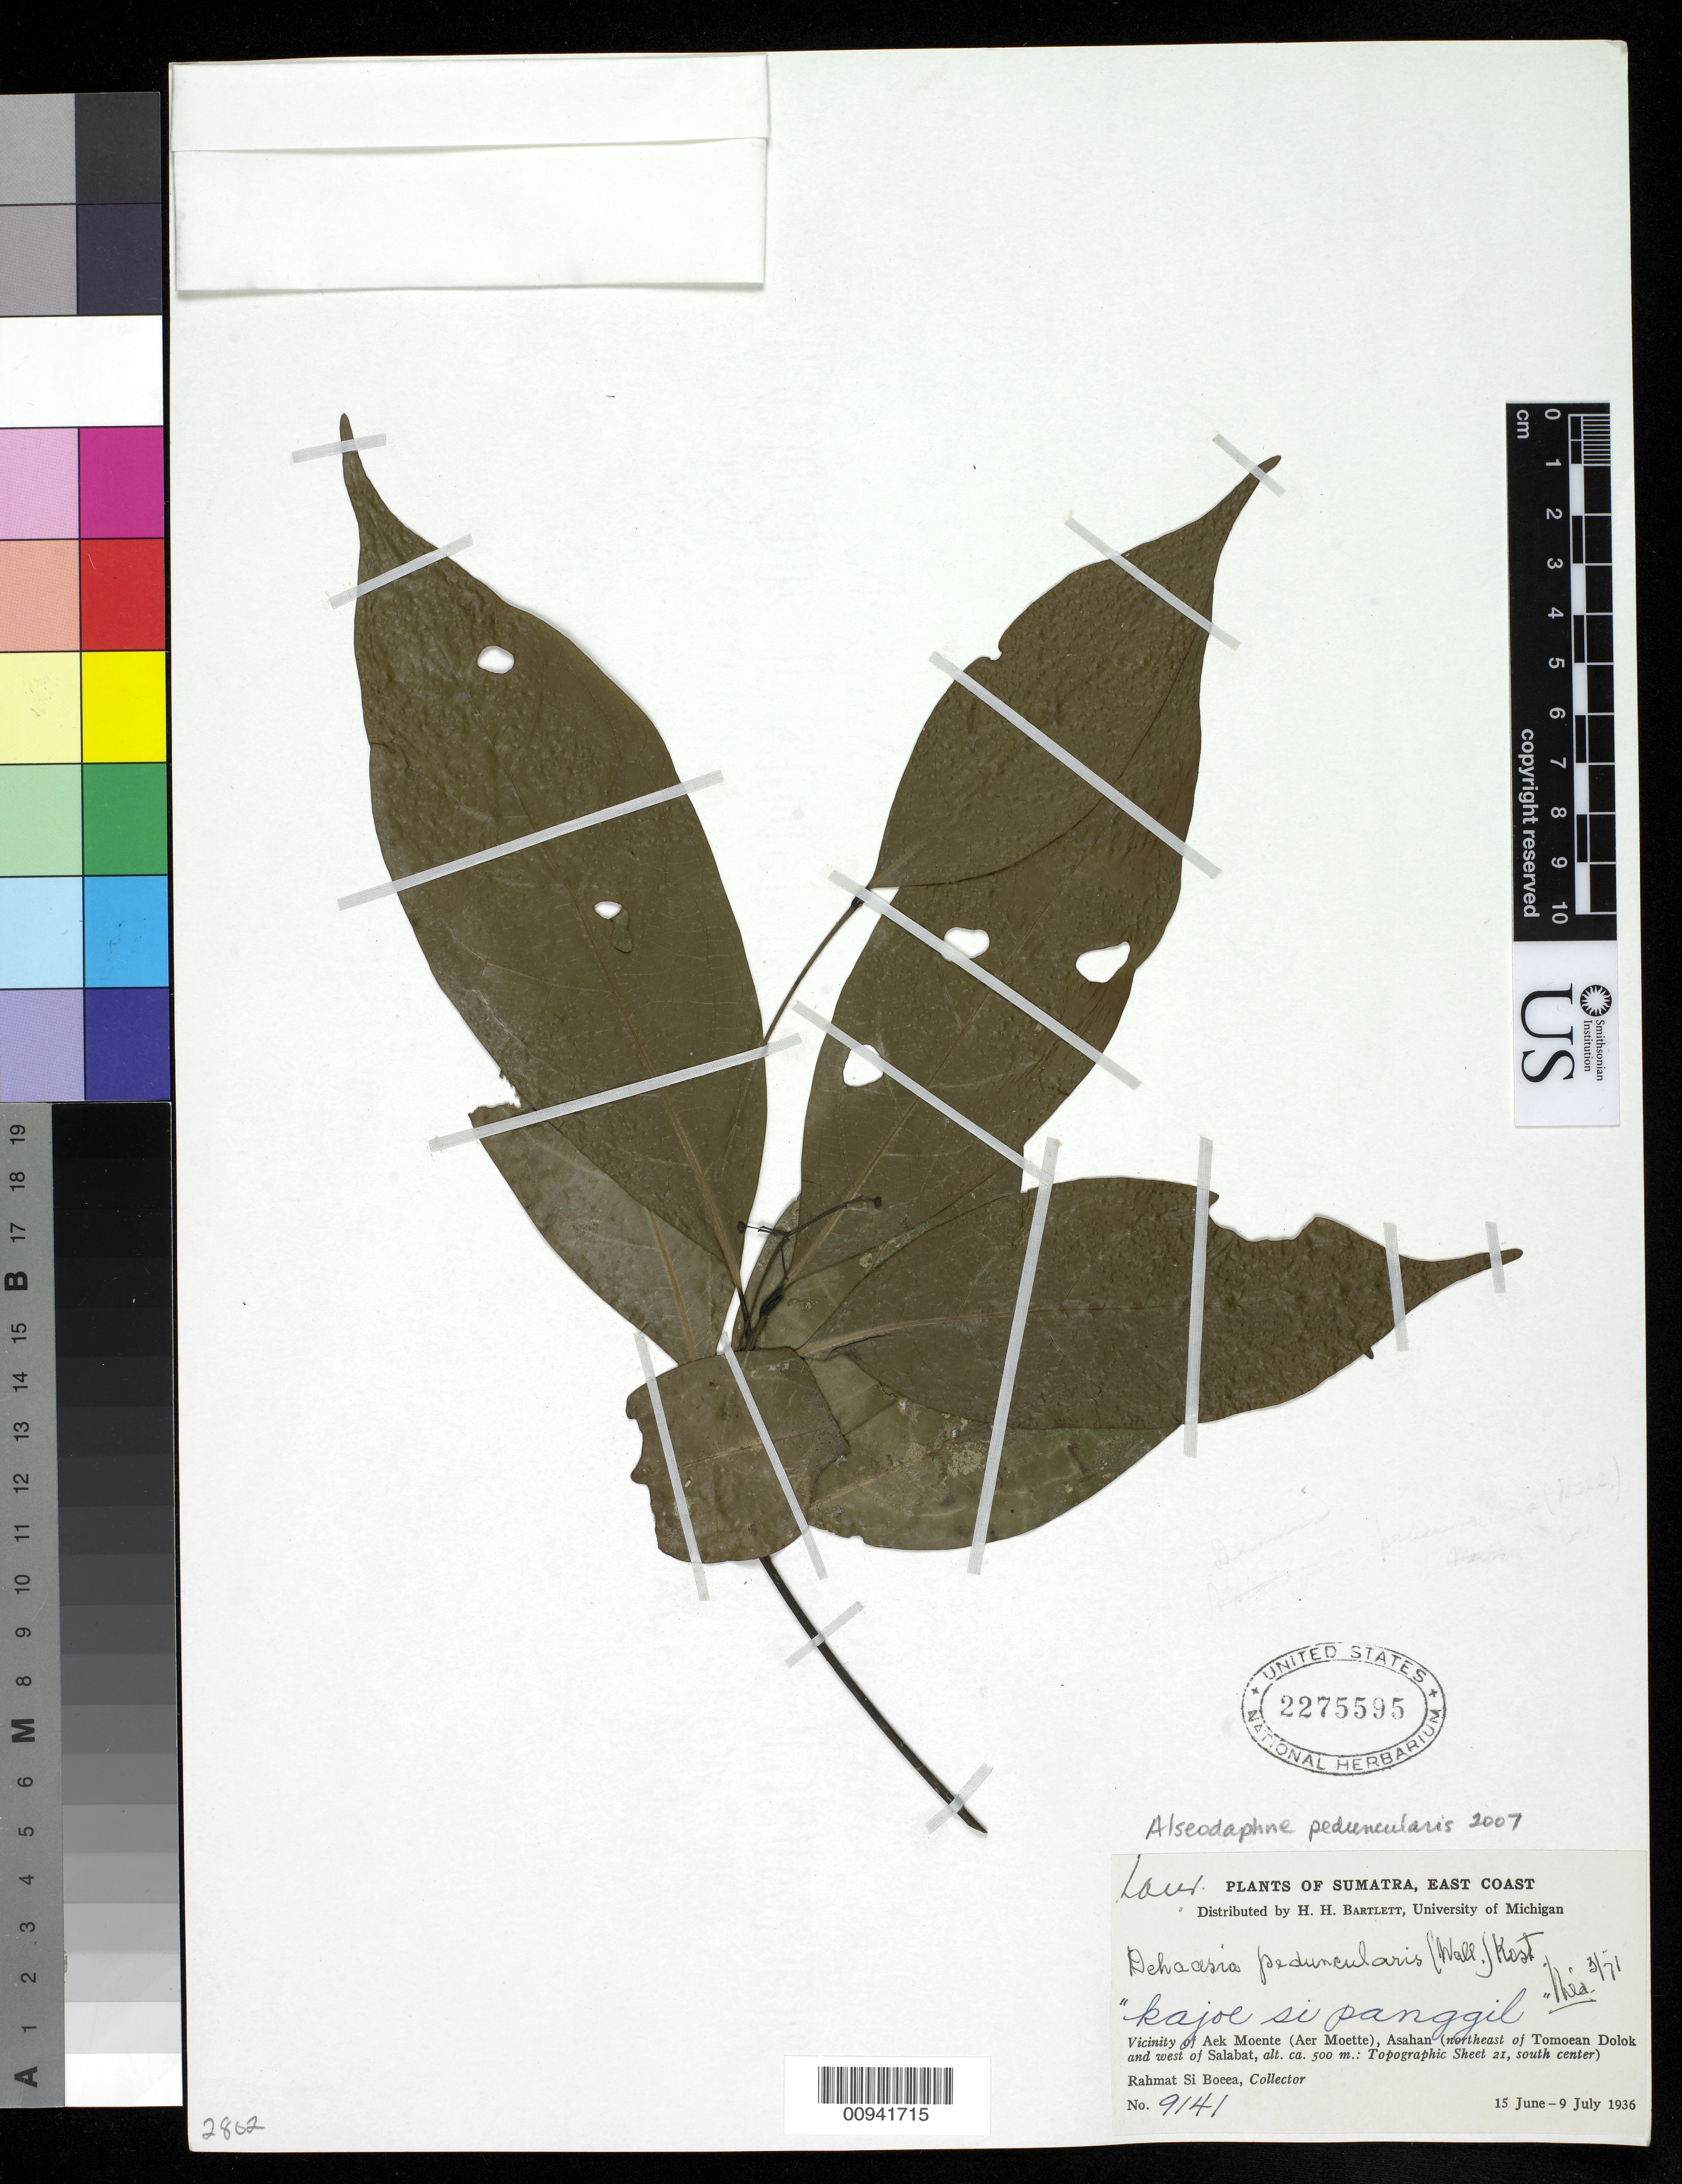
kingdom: Plantae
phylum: Tracheophyta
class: Magnoliopsida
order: Laurales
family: Lauraceae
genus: Alseodaphne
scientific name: Alseodaphne peduncularis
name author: (Wall. & Nees) Meisn.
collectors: Rahmat Si Boeea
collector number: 9141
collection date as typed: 15 Jun 1936 to 09 Jul 1936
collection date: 1936-06-15/1936-07-09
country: Indonesia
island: Sumatra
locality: Vicinity of Aek Moente (Aer Moette), Asahan (northeast of Tomoean Dolok and west Salabat; topographic sheet 21 south center)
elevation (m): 500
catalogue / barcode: US 2275595